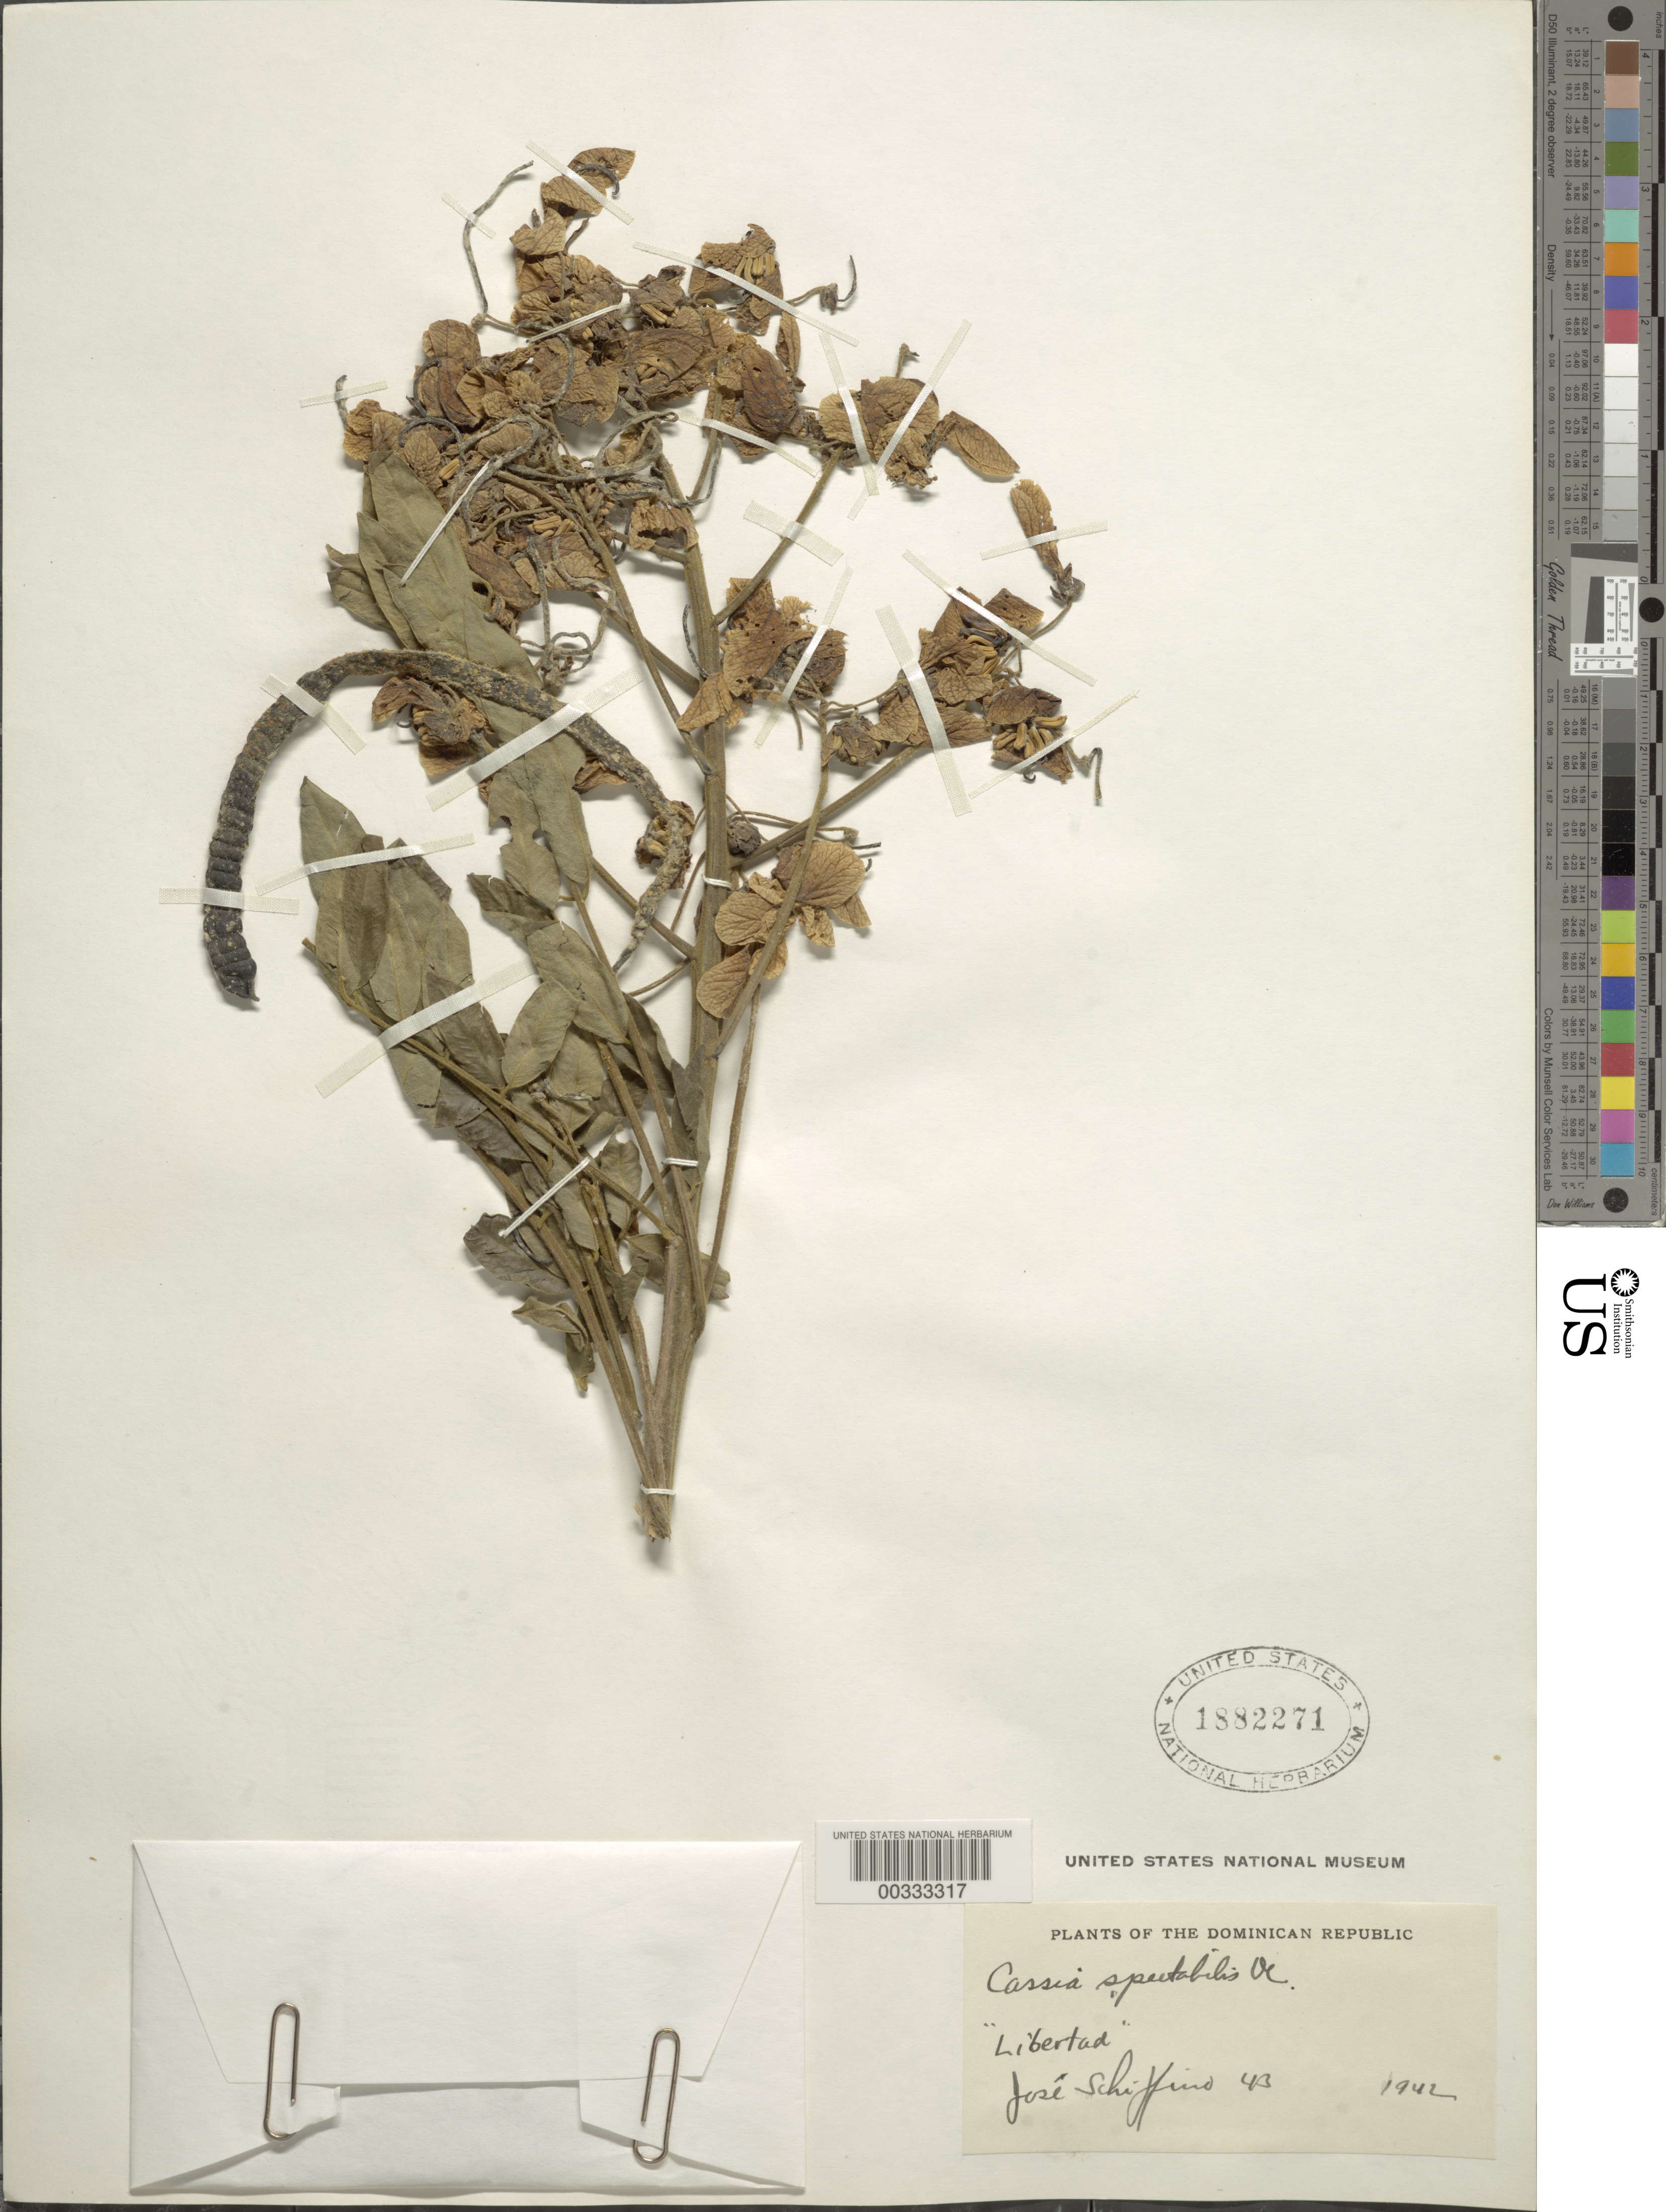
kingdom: Plantae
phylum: Tracheophyta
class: Magnoliopsida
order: Fabales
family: Fabaceae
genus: Senna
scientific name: Senna spectabilis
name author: (DC.) H.S. Irwin & Barneby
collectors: J. Schiffino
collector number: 43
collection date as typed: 1942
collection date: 1942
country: Dominican Republic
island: Hispaniola Island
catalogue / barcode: US 1882271